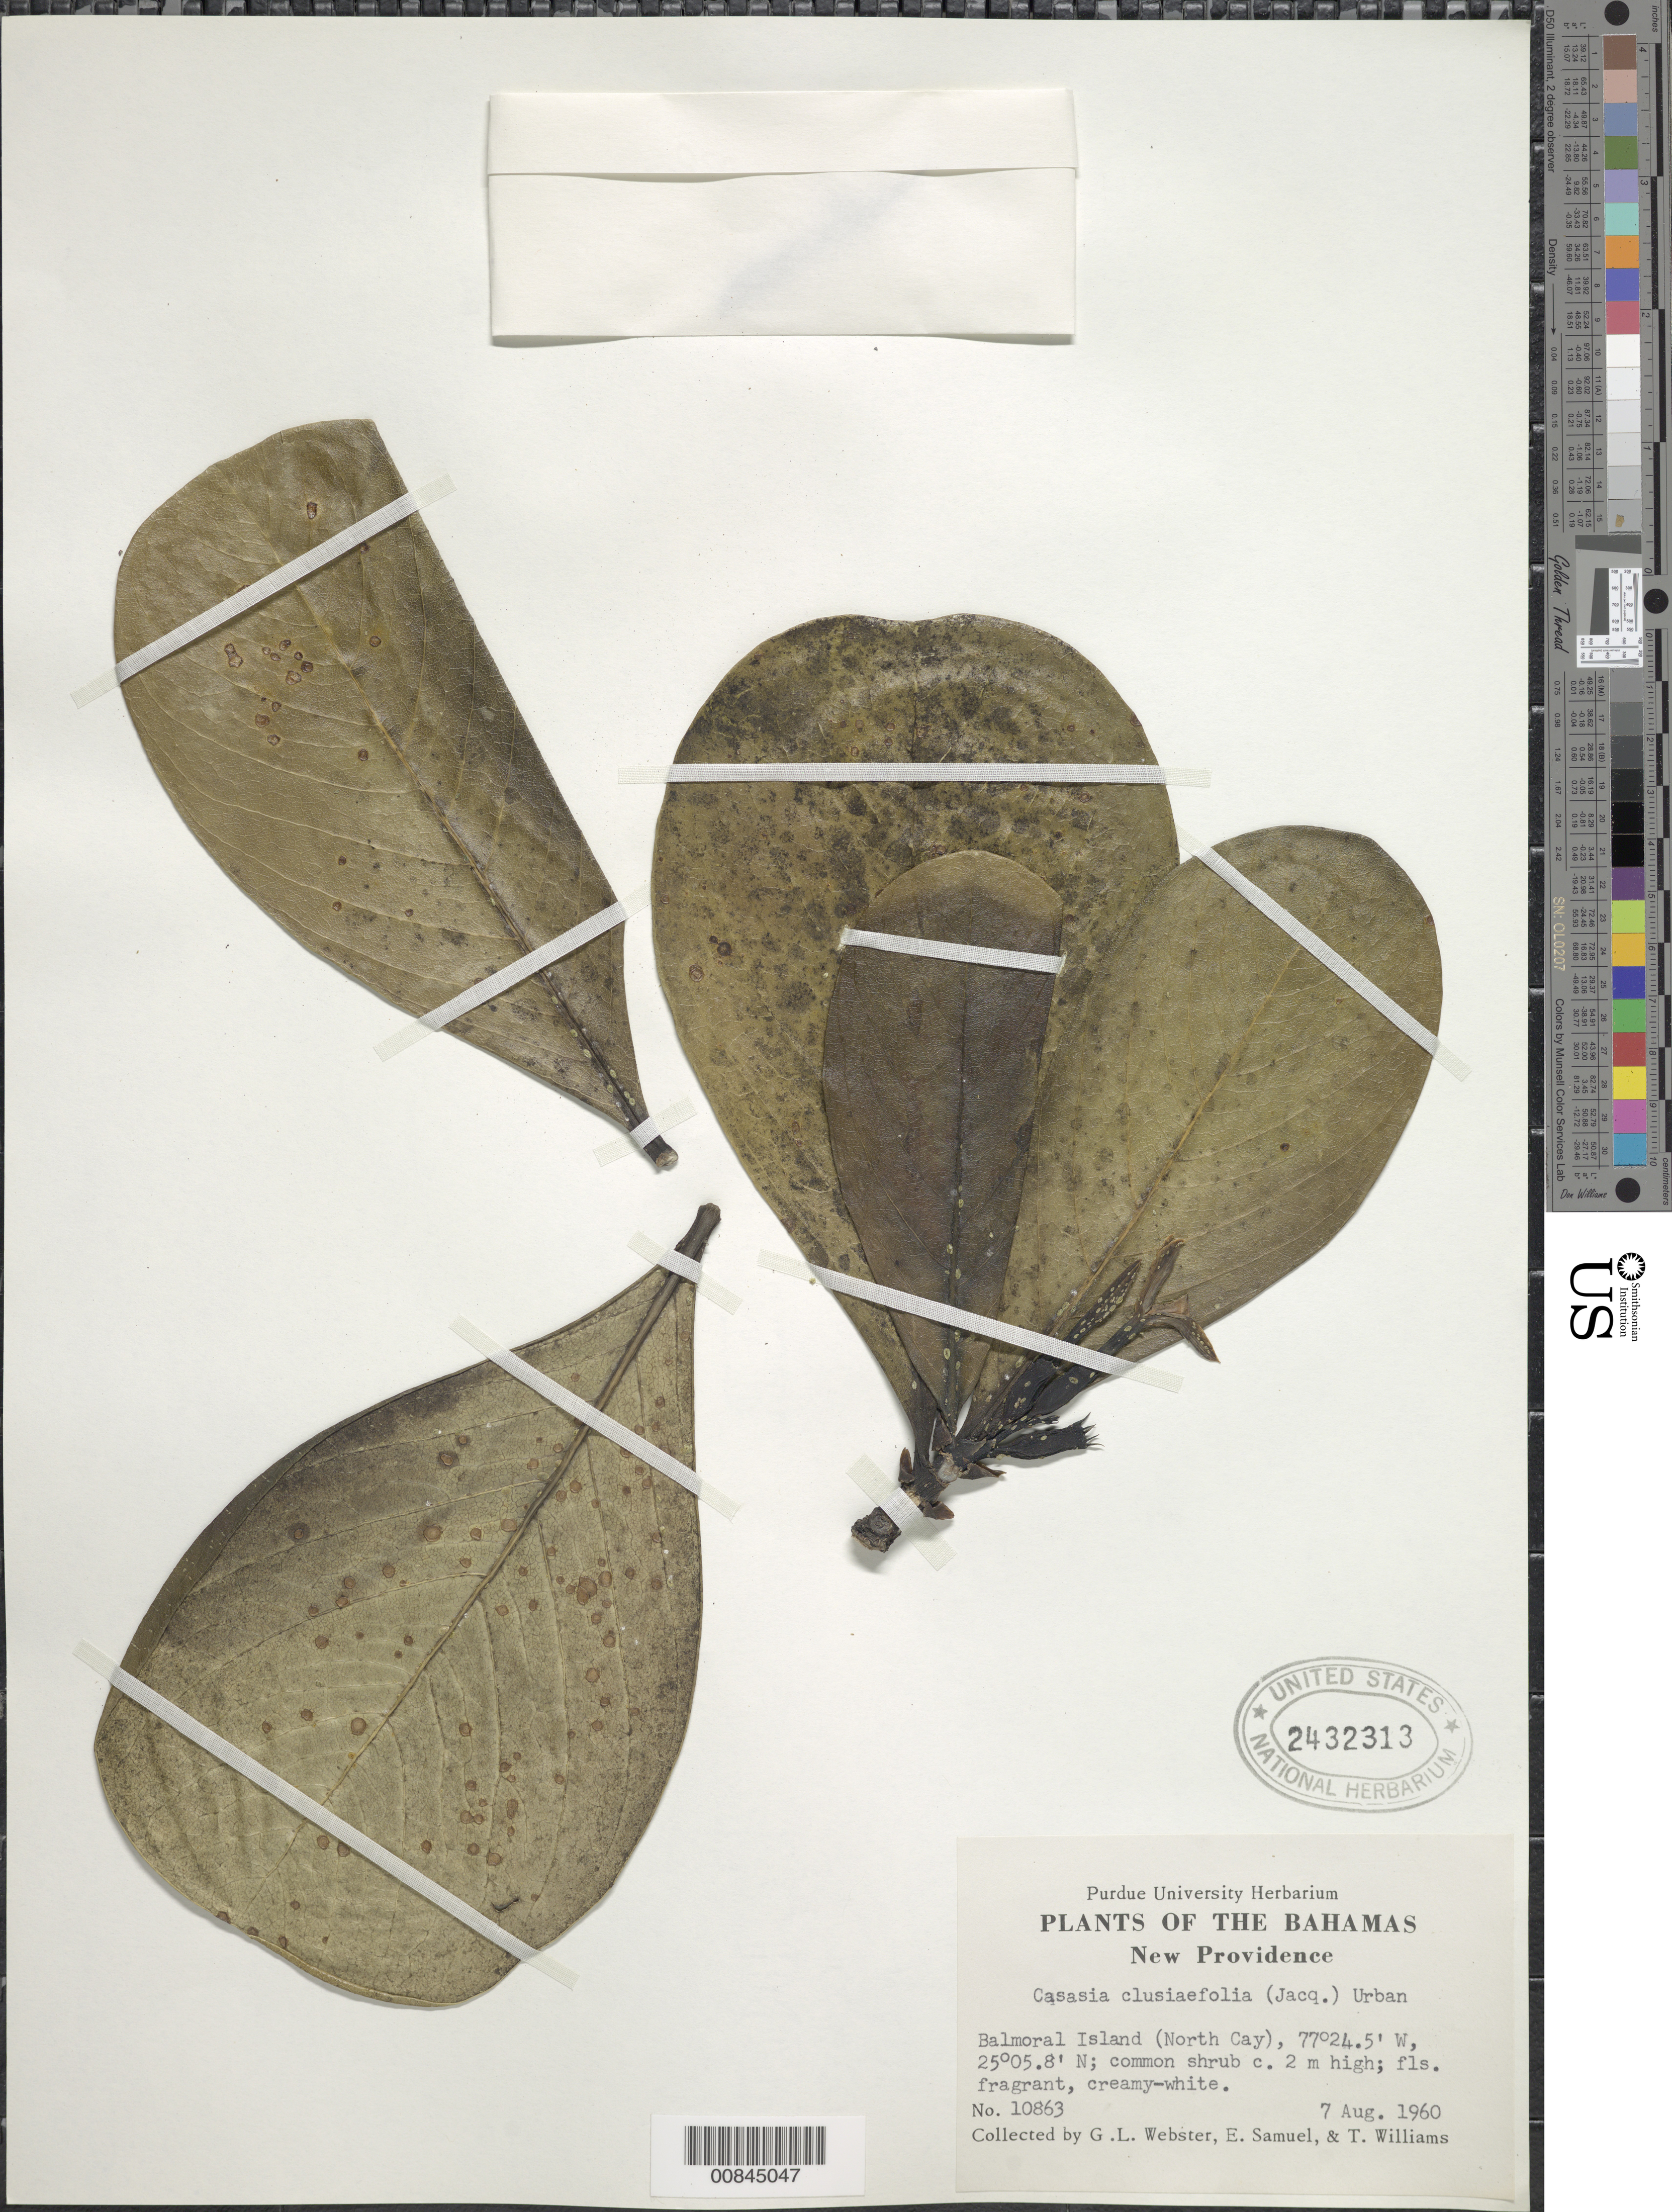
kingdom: Plantae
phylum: Tracheophyta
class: Magnoliopsida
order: Gentianales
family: Rubiaceae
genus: Casasia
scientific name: Casasia clusiifolia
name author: (Jacq.) Urb.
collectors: G. L. Webster, E. Samuel & T. Williams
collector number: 10863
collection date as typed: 07 Aug 1960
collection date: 1960-08-07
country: Bahamas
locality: New Providence. Balmoral Island (North Cay).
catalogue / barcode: US 2432313